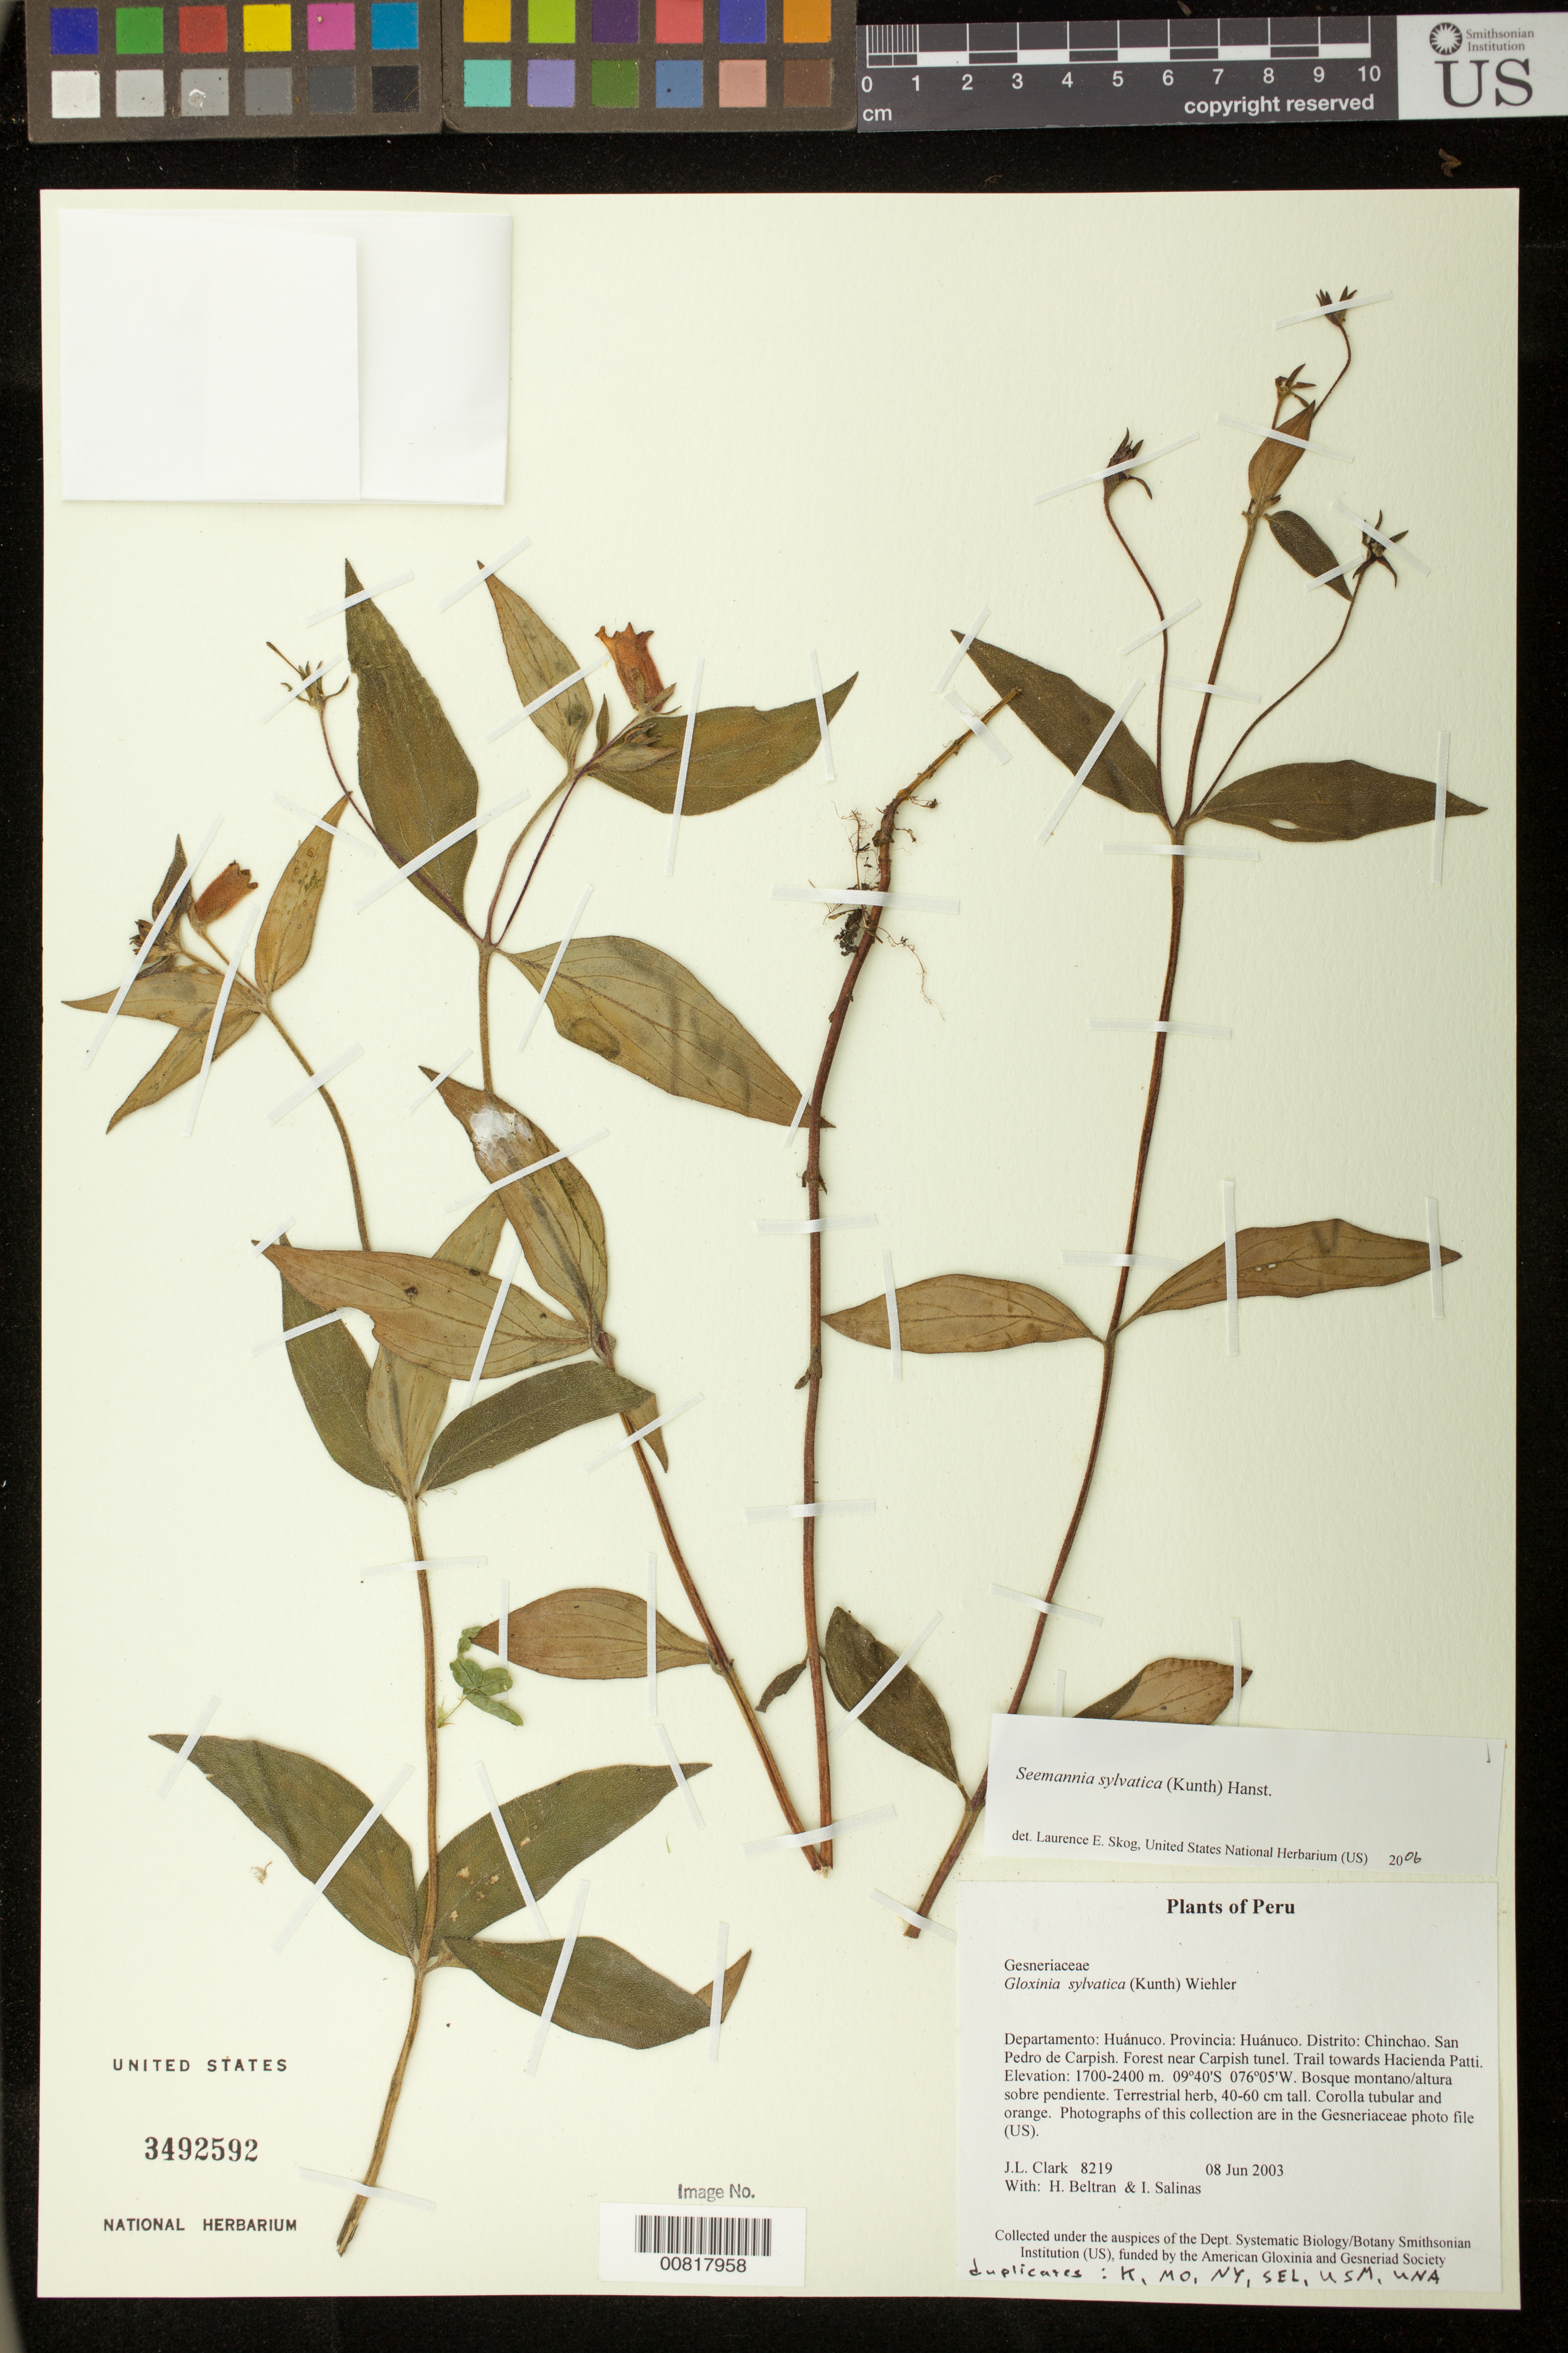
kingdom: Plantae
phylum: Tracheophyta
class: Magnoliopsida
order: Lamiales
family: Gesneriaceae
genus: Seemannia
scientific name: Seemannia sylvatica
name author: (Kunth) Hanst.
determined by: Skog, Laurence E.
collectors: J. L. Clark, H. Beltran & I. Salinas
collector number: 8219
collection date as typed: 08 Jun 2003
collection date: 2003-06-08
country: Peru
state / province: Huánuco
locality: Huánuco. Distrito: Chinchao. San Pedro de Carpish. Forest near Carpish tunel. Trail towards Hacienda Patti.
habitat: Bosque montano/altura sobre pendiente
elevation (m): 1700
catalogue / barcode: US 3492592